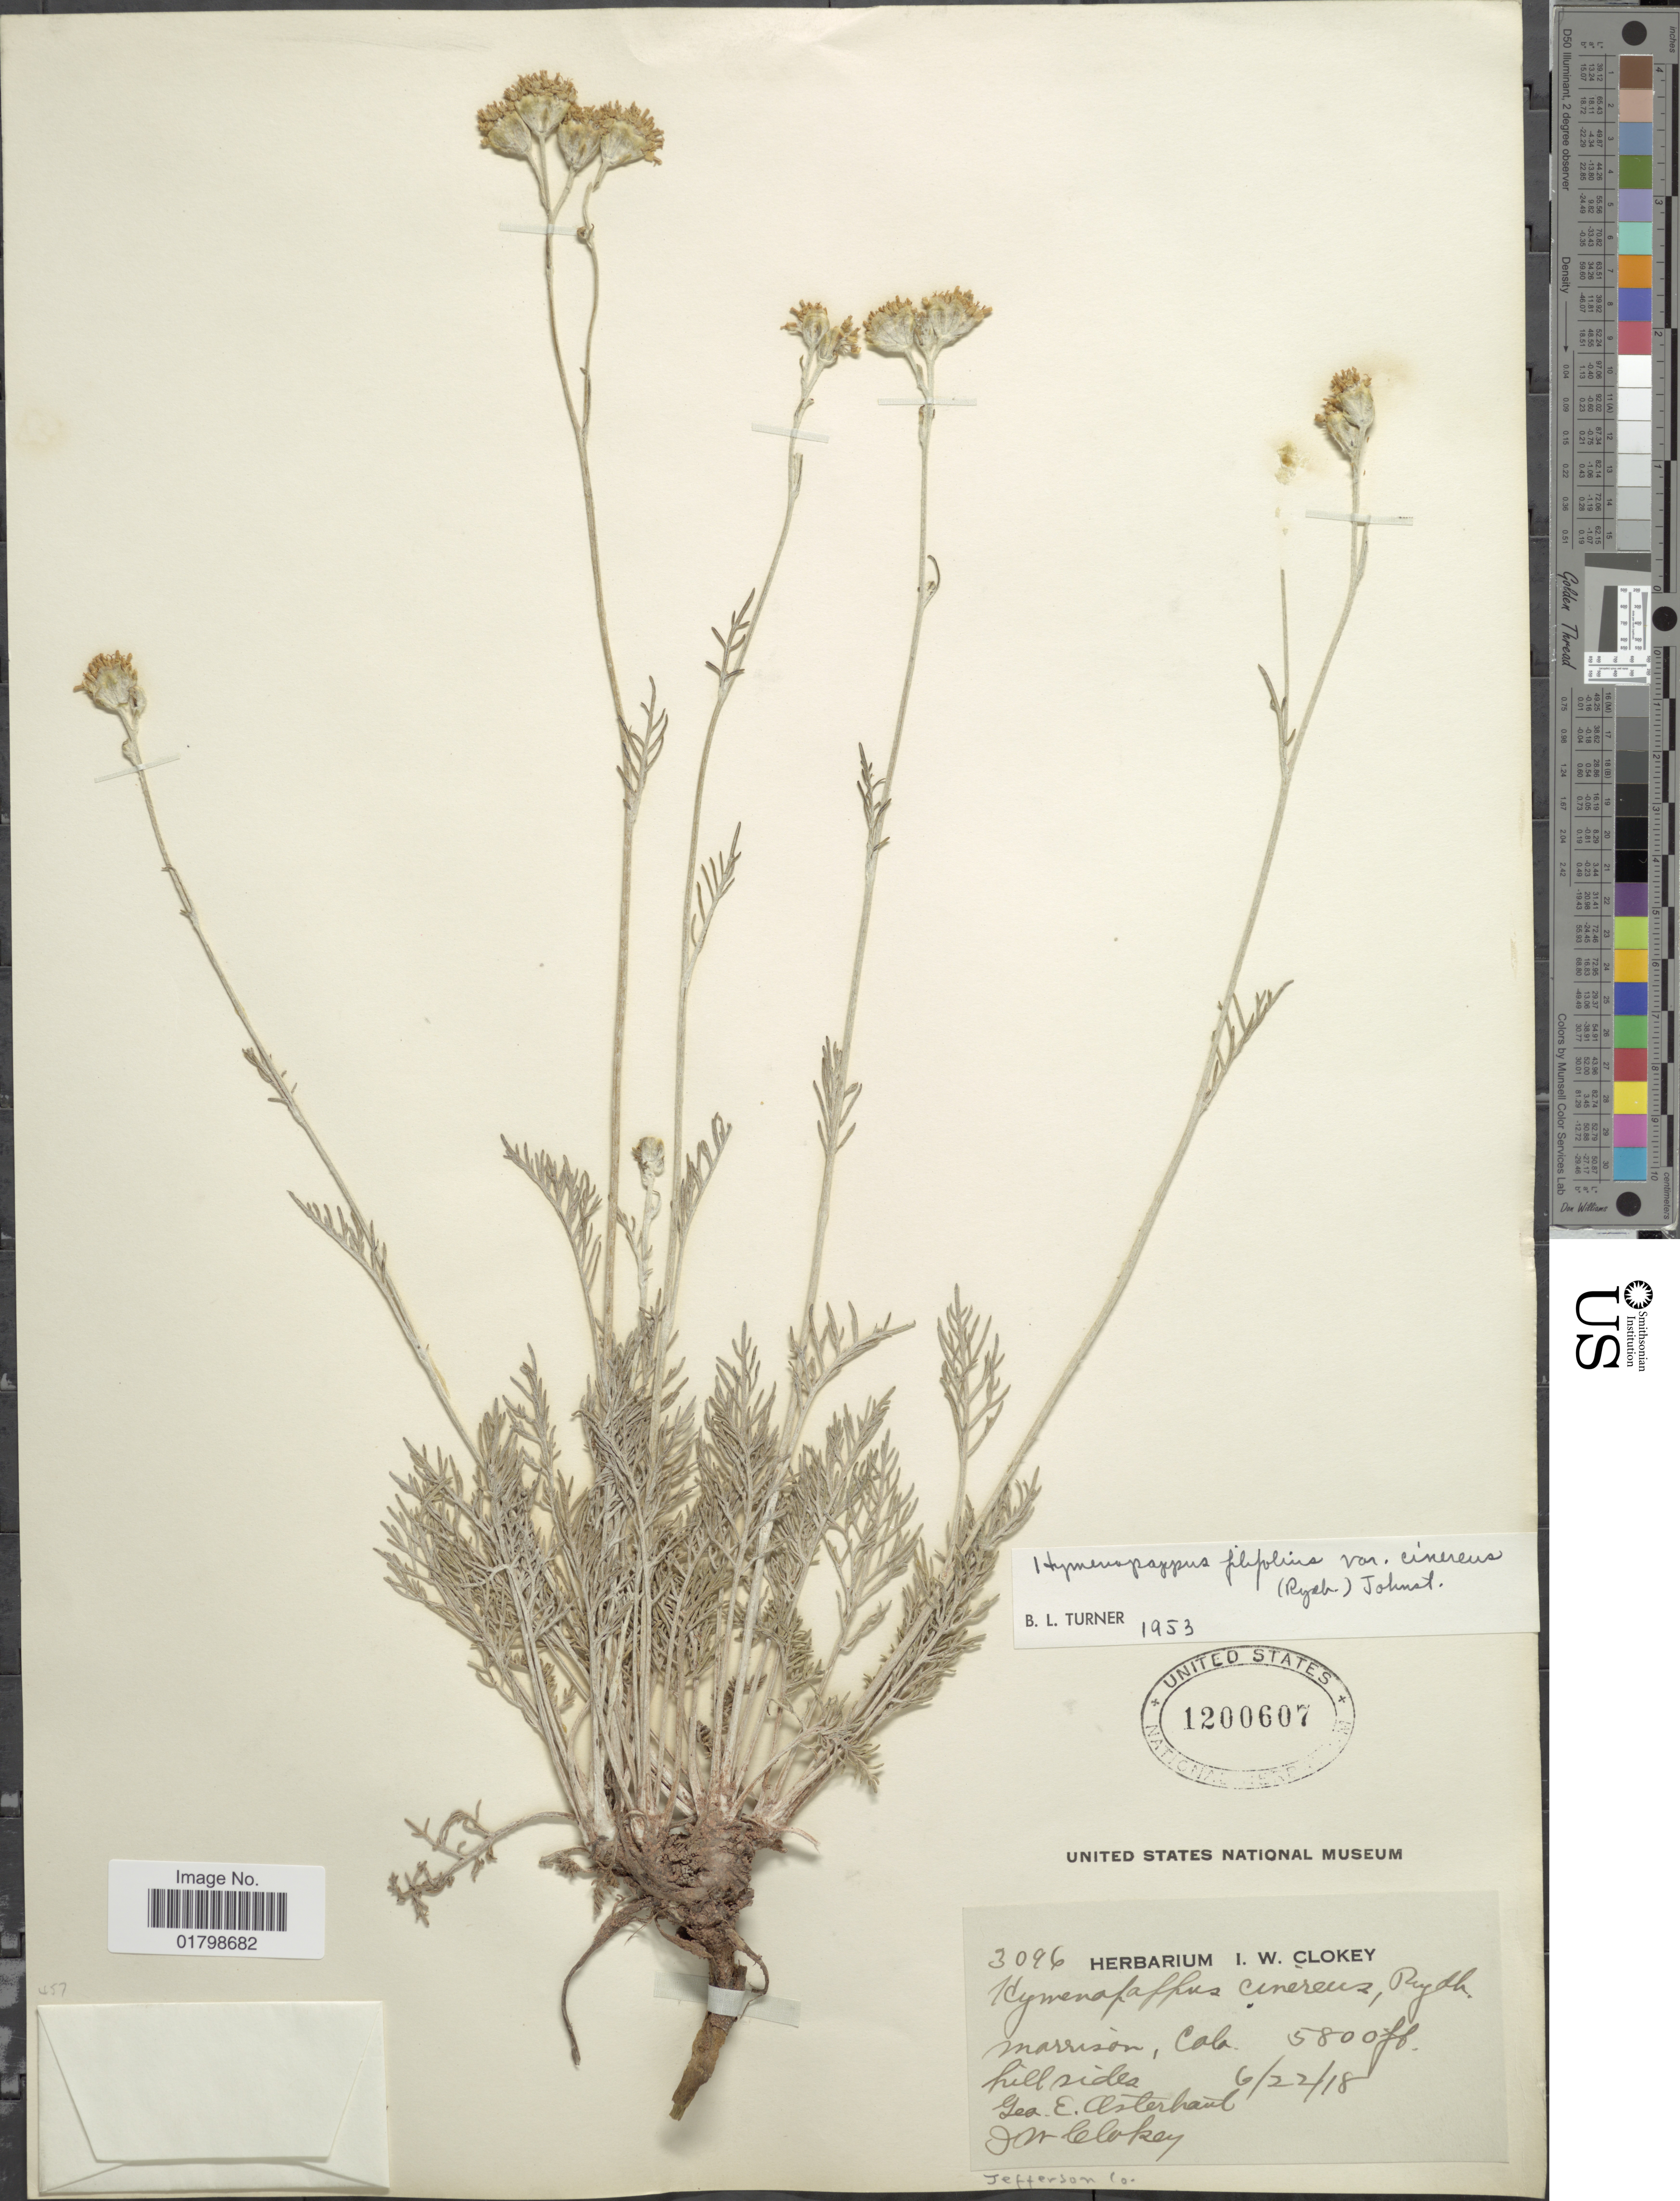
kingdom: Plantae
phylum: Tracheophyta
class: Magnoliopsida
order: Asterales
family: Asteraceae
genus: Hymenopappus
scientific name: Hymenopappus filifolius var. cinereus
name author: (Rydb.) I.M. Johnst.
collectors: G. Asterhaul & I. W. Clokey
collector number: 3096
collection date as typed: Transcribed d/m/y: 22/6/18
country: United States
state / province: Colorado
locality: Morrison, Jefferson Co.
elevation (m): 1768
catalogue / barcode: US 1200607